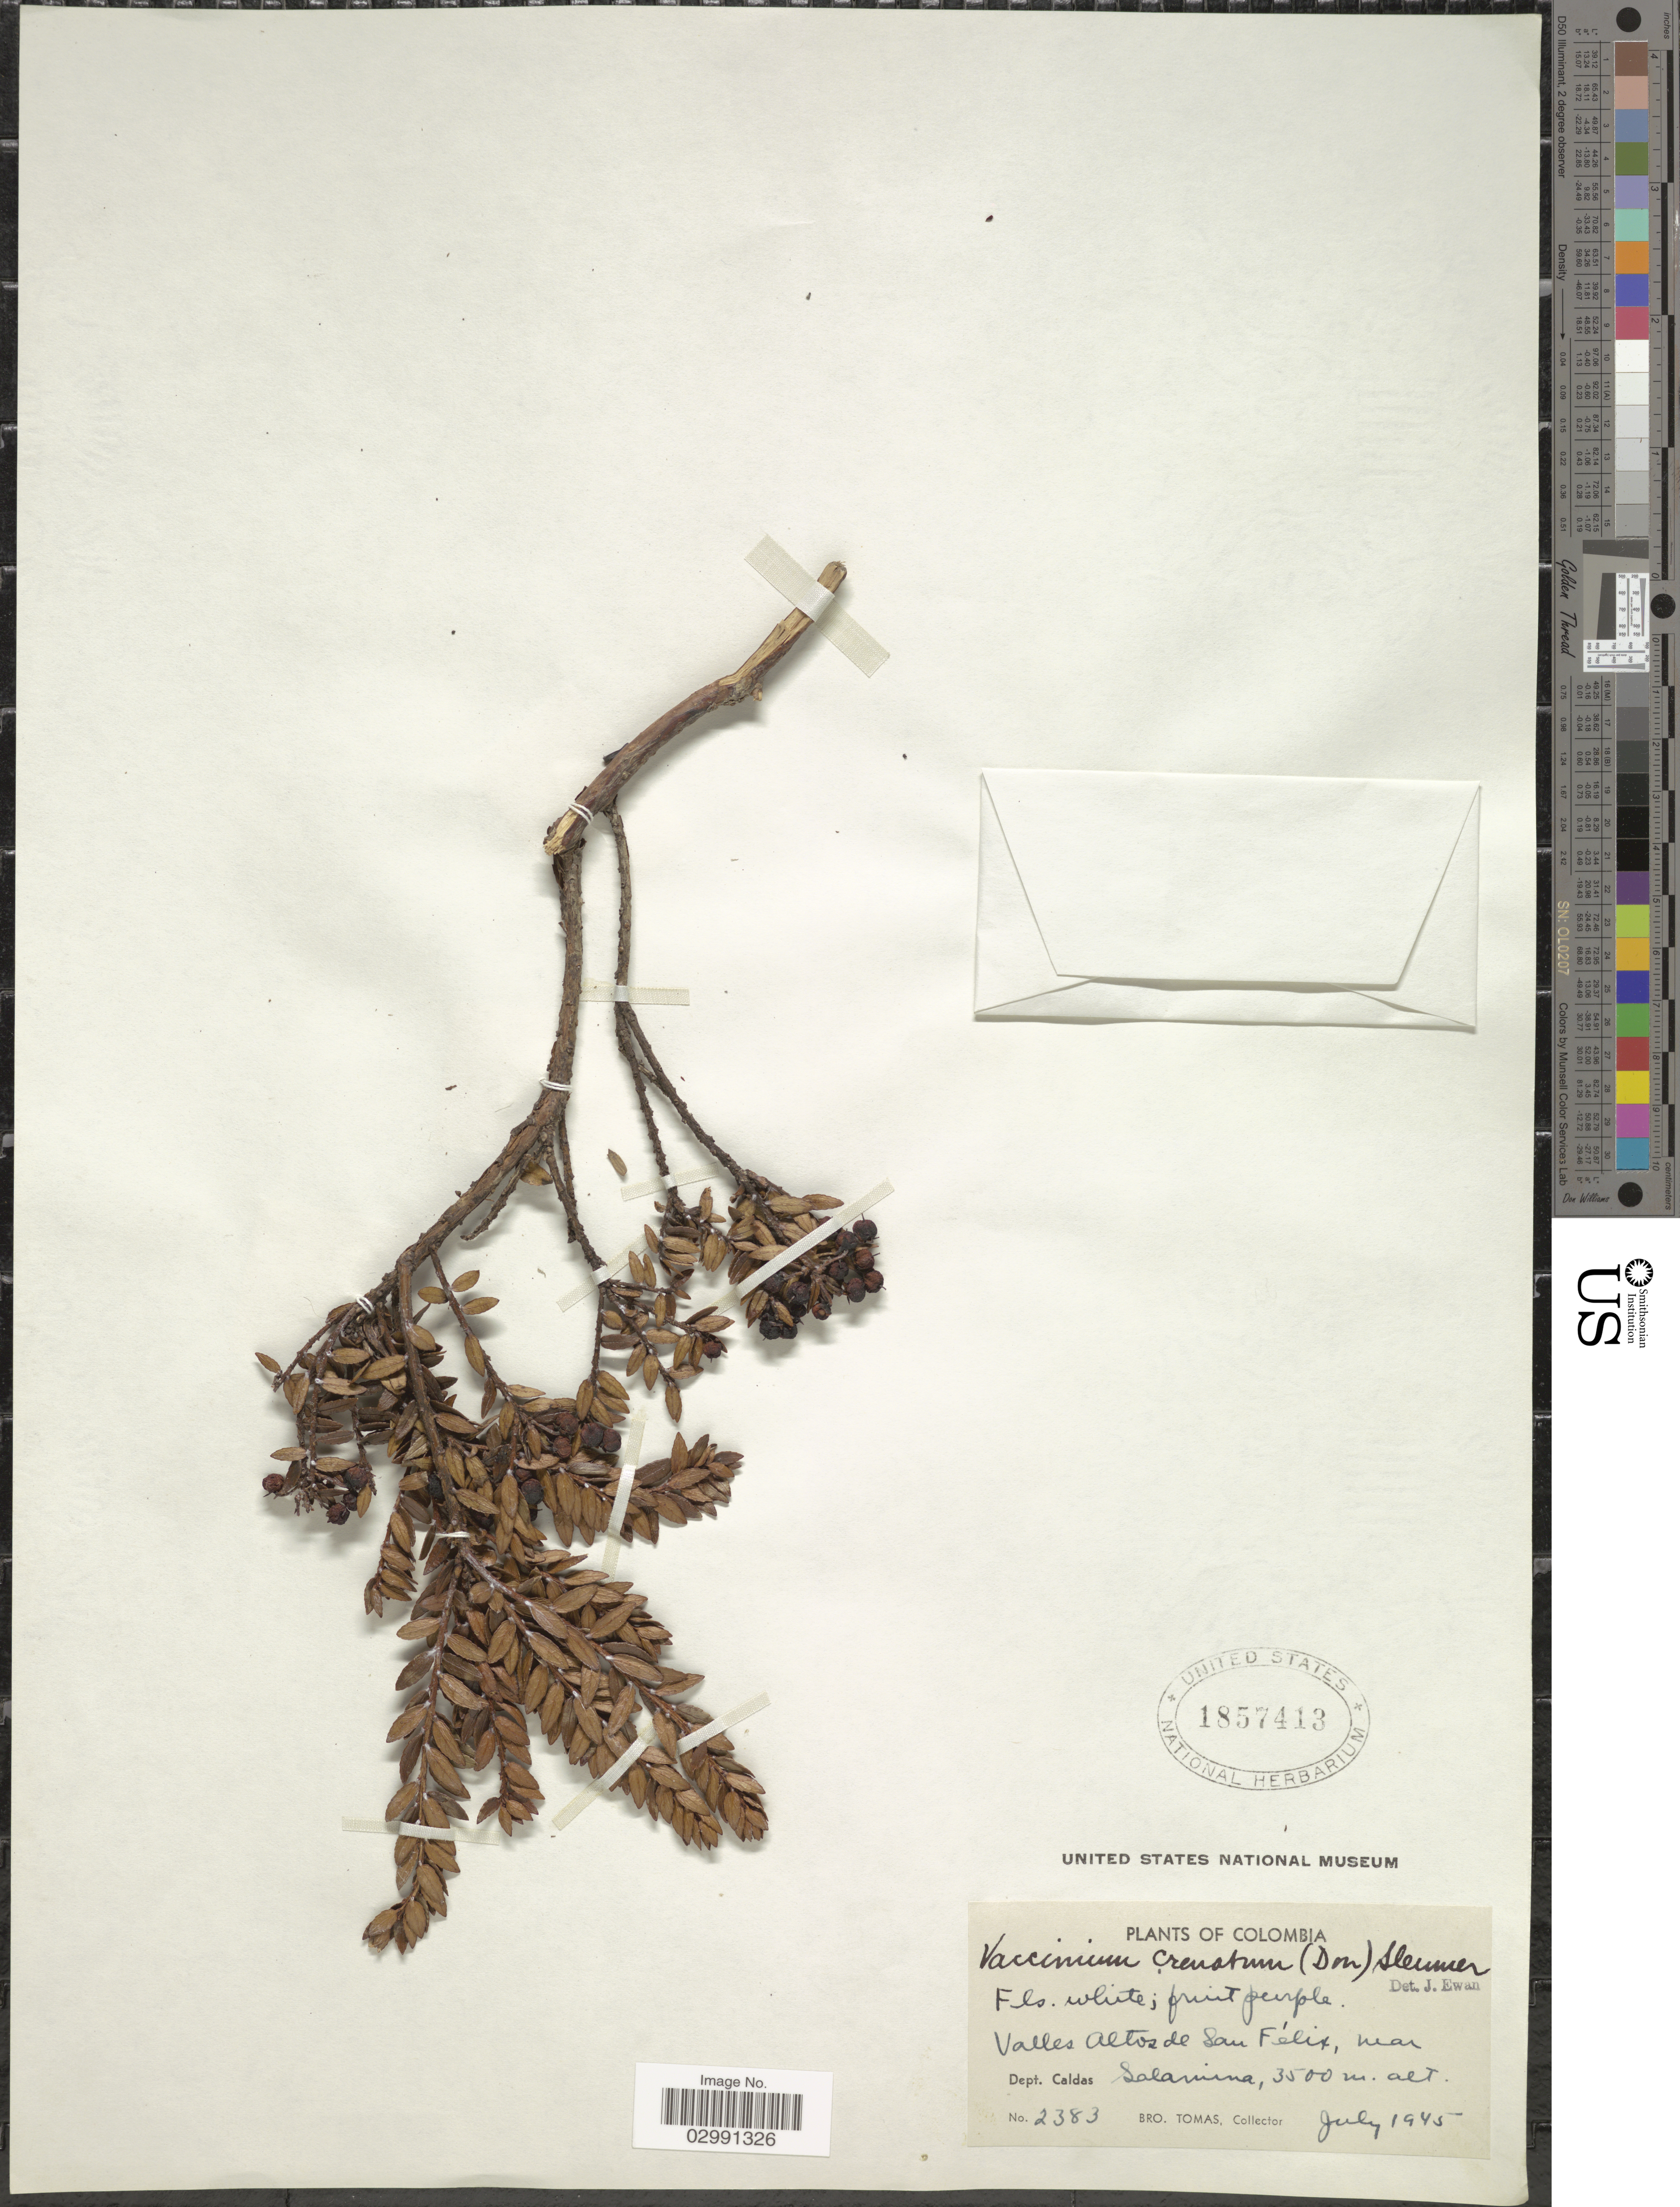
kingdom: Plantae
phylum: Tracheophyta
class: Magnoliopsida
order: Ericales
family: Ericaceae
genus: Vaccinium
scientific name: Vaccinium crenatum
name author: (G. Don) Sleumer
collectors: B. Tomas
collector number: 2383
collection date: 1945-07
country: Colombia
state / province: Caldas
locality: Valles Altos de San Félix, near Salamina. Dept. Caldas.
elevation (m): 3500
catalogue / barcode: US 1857413